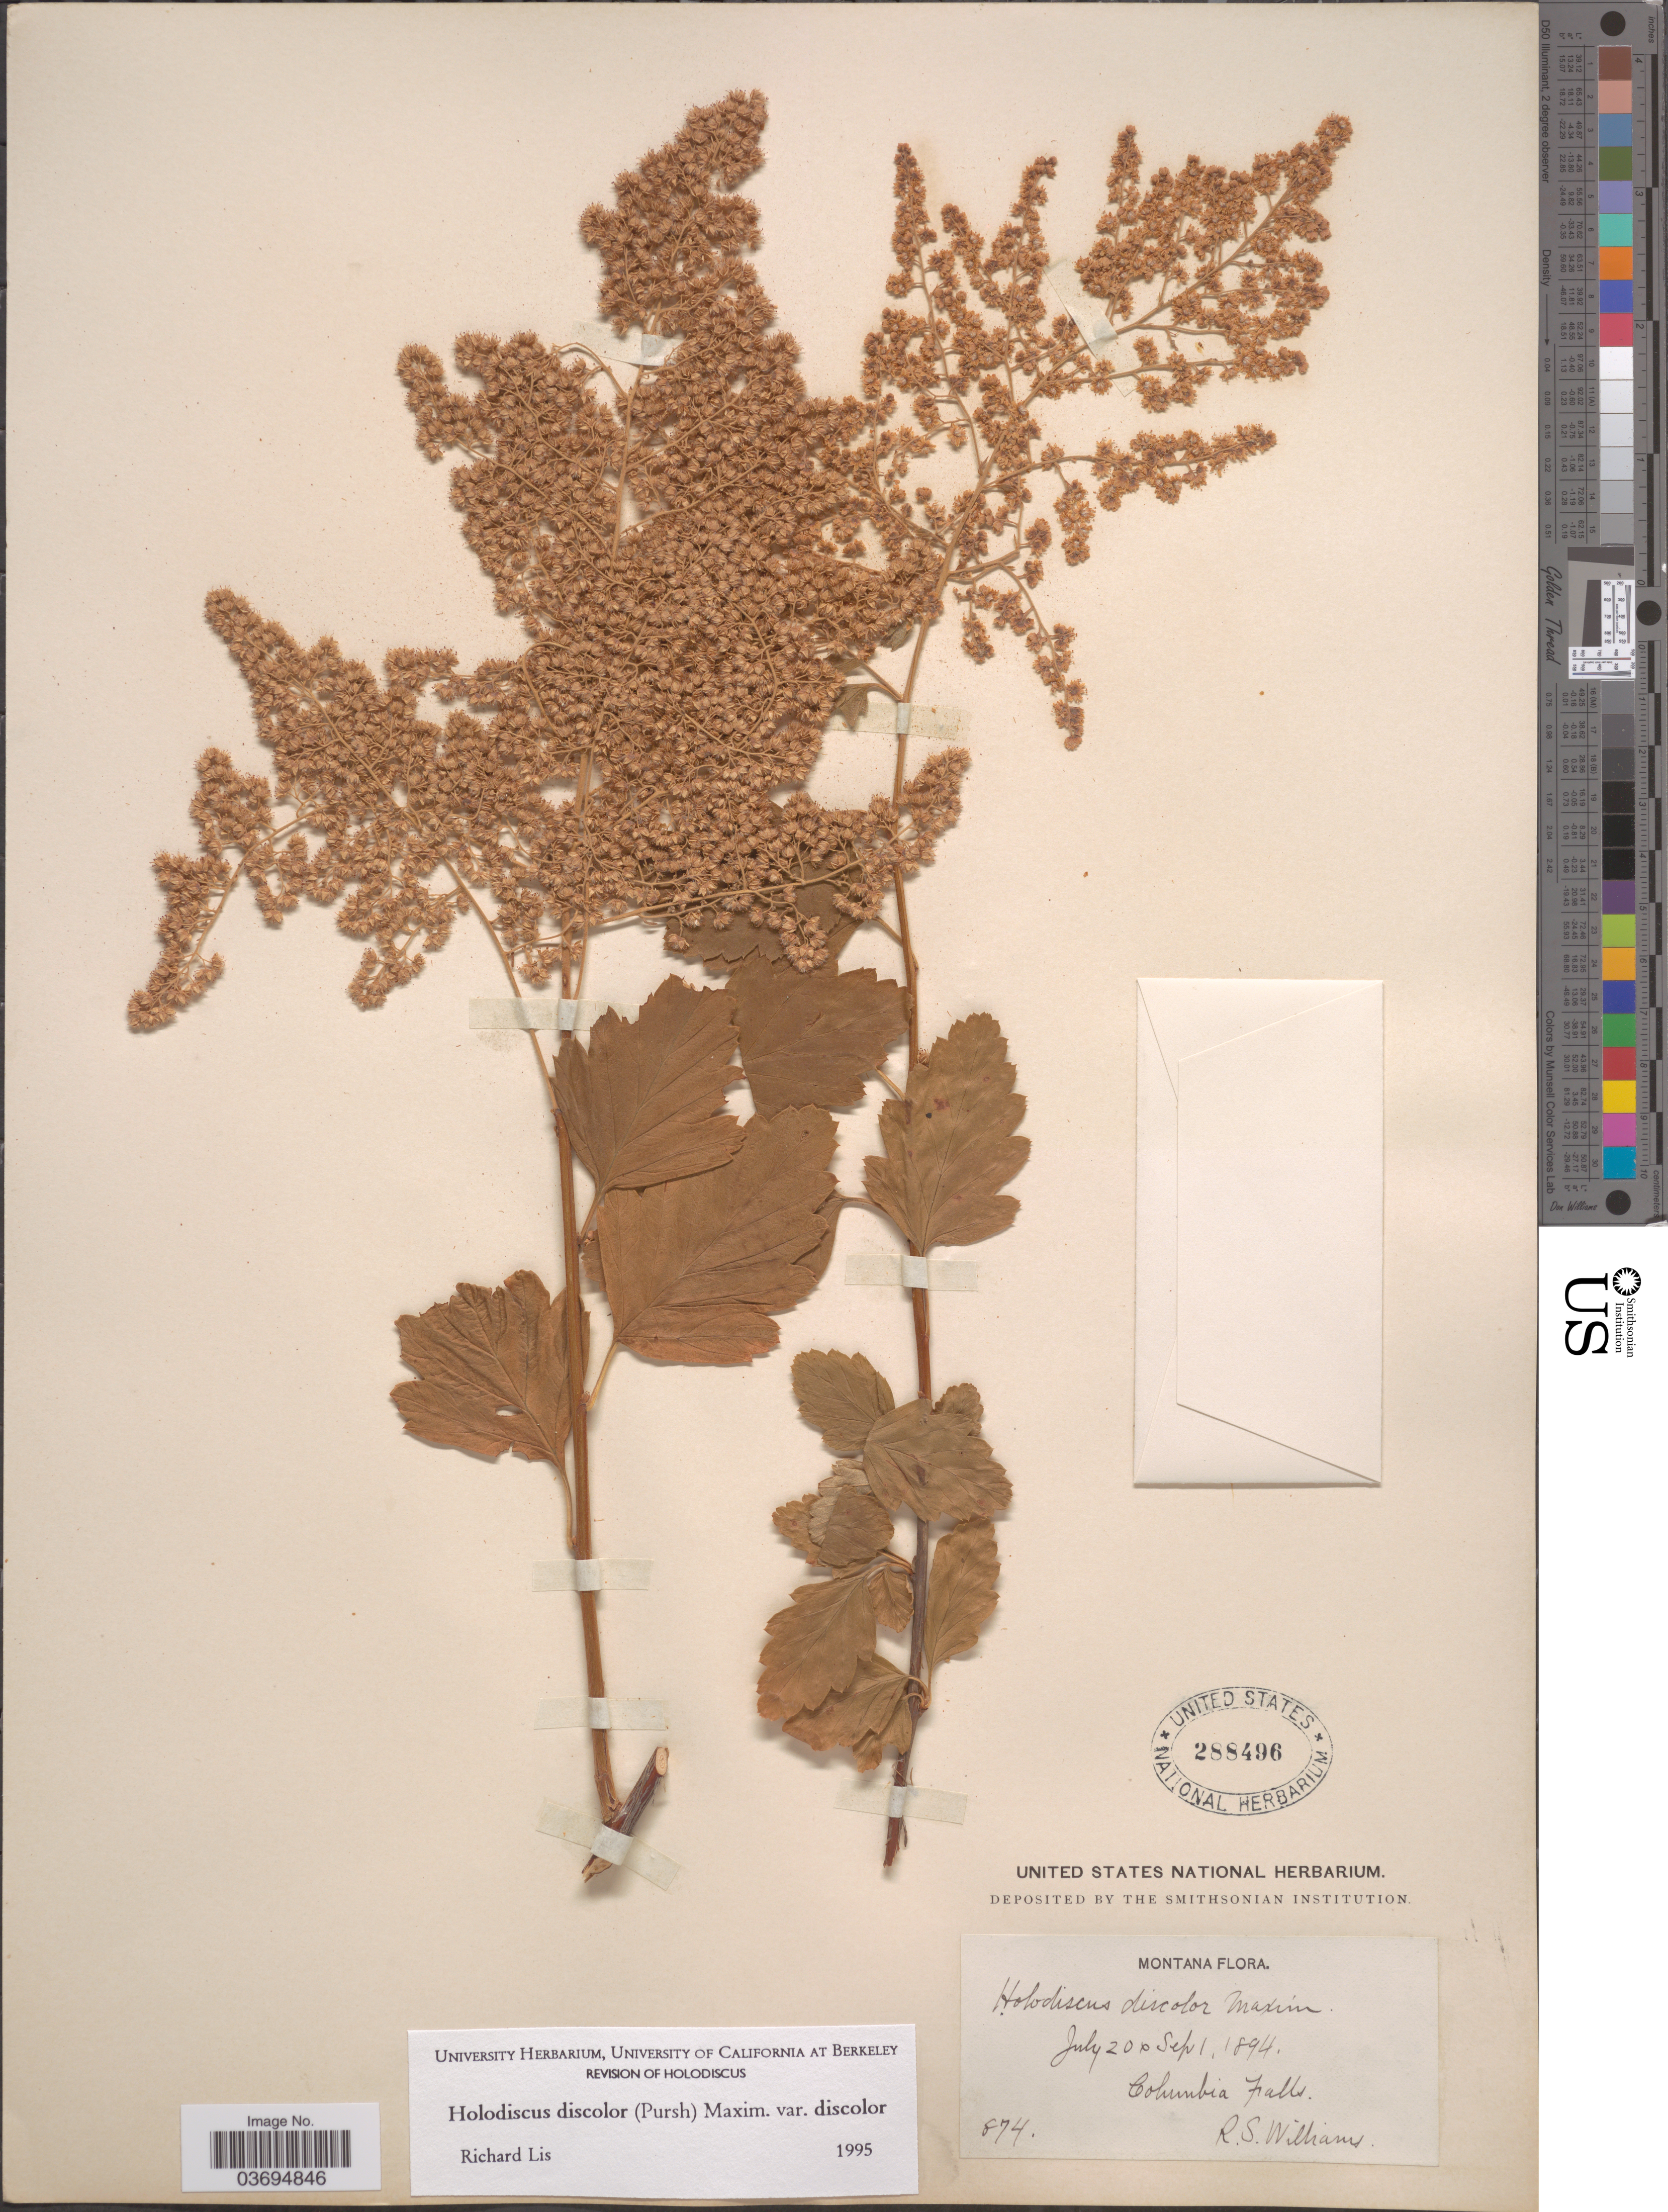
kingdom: Plantae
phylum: Tracheophyta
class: Magnoliopsida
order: Rosales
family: Rosaceae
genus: Holodiscus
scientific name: Holodiscus discolor var. discolor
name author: (Pursh) Maxim.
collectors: R. S. Williams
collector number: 874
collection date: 1894-07-20/1894-09-01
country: United States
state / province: Montana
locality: Columbia Falls.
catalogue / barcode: US 288496